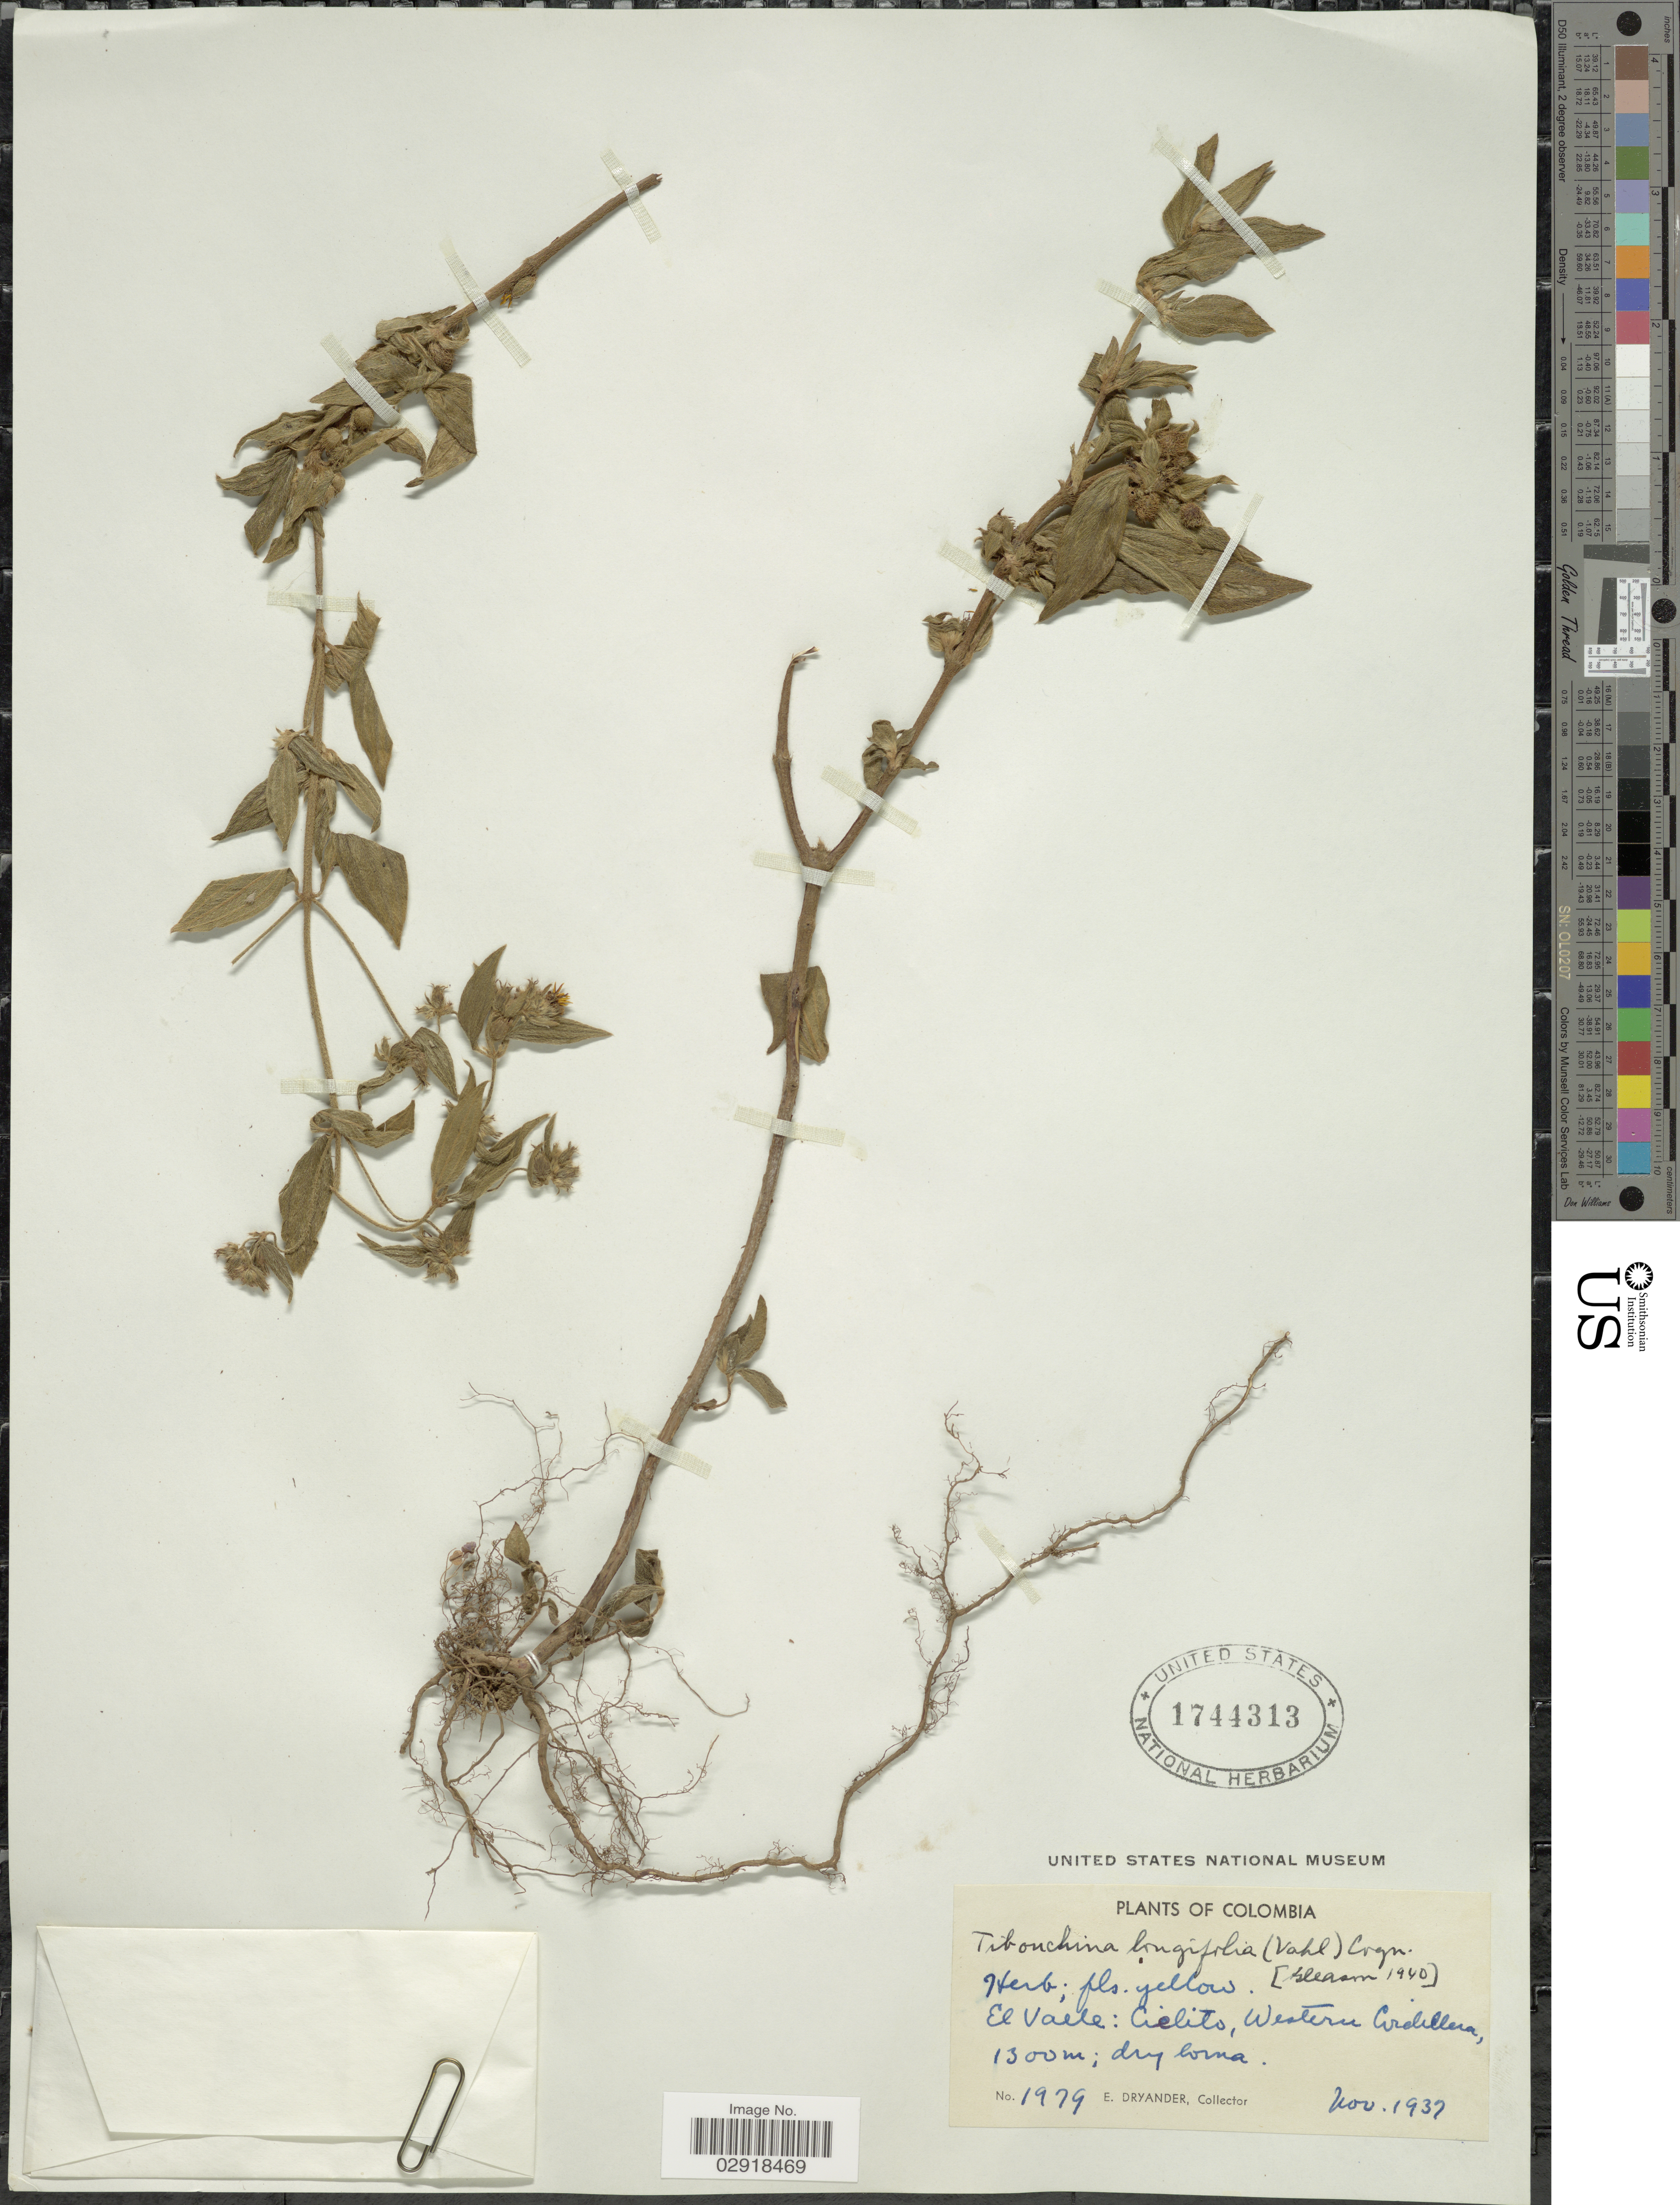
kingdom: Plantae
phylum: Tracheophyta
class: Magnoliopsida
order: Myrtales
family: Melastomataceae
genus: Chaetogastra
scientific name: Chaetogastra longifolia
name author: (Vahl) DC.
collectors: E. Dryander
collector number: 1979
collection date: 1937-11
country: Colombia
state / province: Valle del Cauca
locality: El Valle, Cielito, Western Cordillera.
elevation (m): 1300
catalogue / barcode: US 1744313